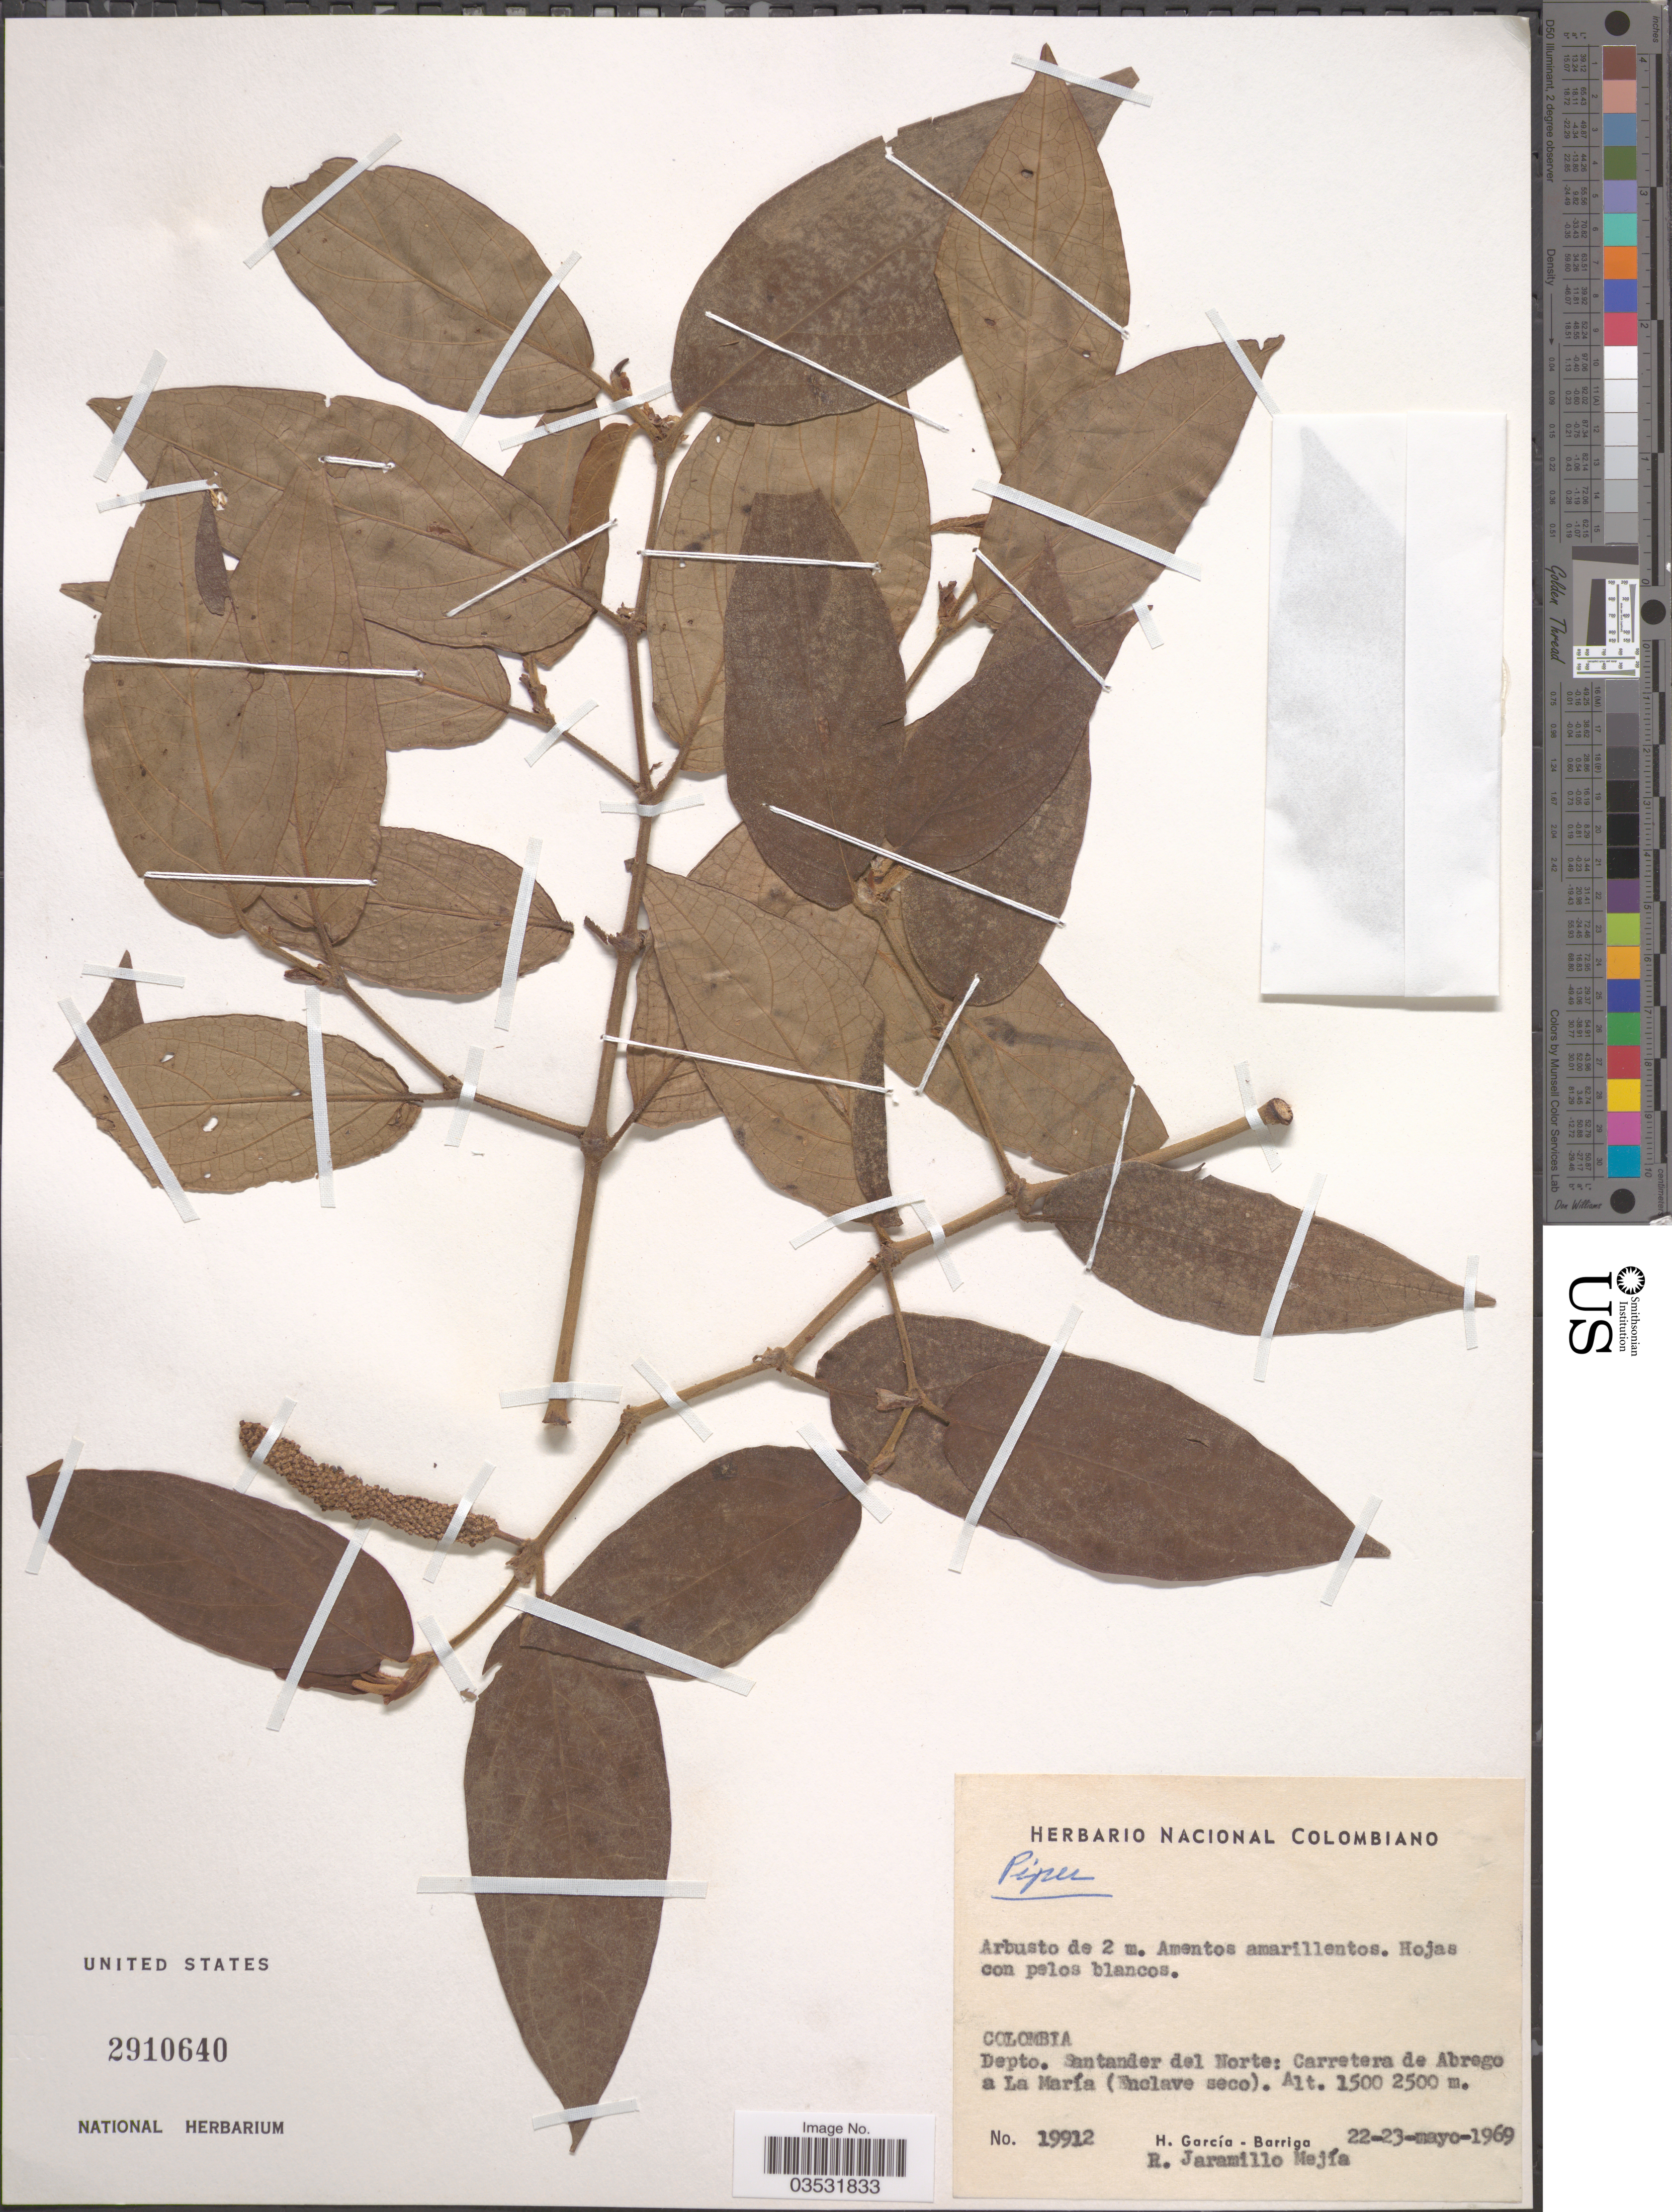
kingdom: Plantae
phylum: Tracheophyta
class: Magnoliopsida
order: Piperales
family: Piperaceae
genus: Piper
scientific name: Piper sp.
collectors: H. García Barriga & R. Jaramillo M.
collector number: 19912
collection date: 1969-05-22/1969-05-23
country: Colombia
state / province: Norte de Santander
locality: Depto. Santander del Norte: Carretera de Abrego a La María (Enclave seco).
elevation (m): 1500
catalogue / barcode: US 2910640